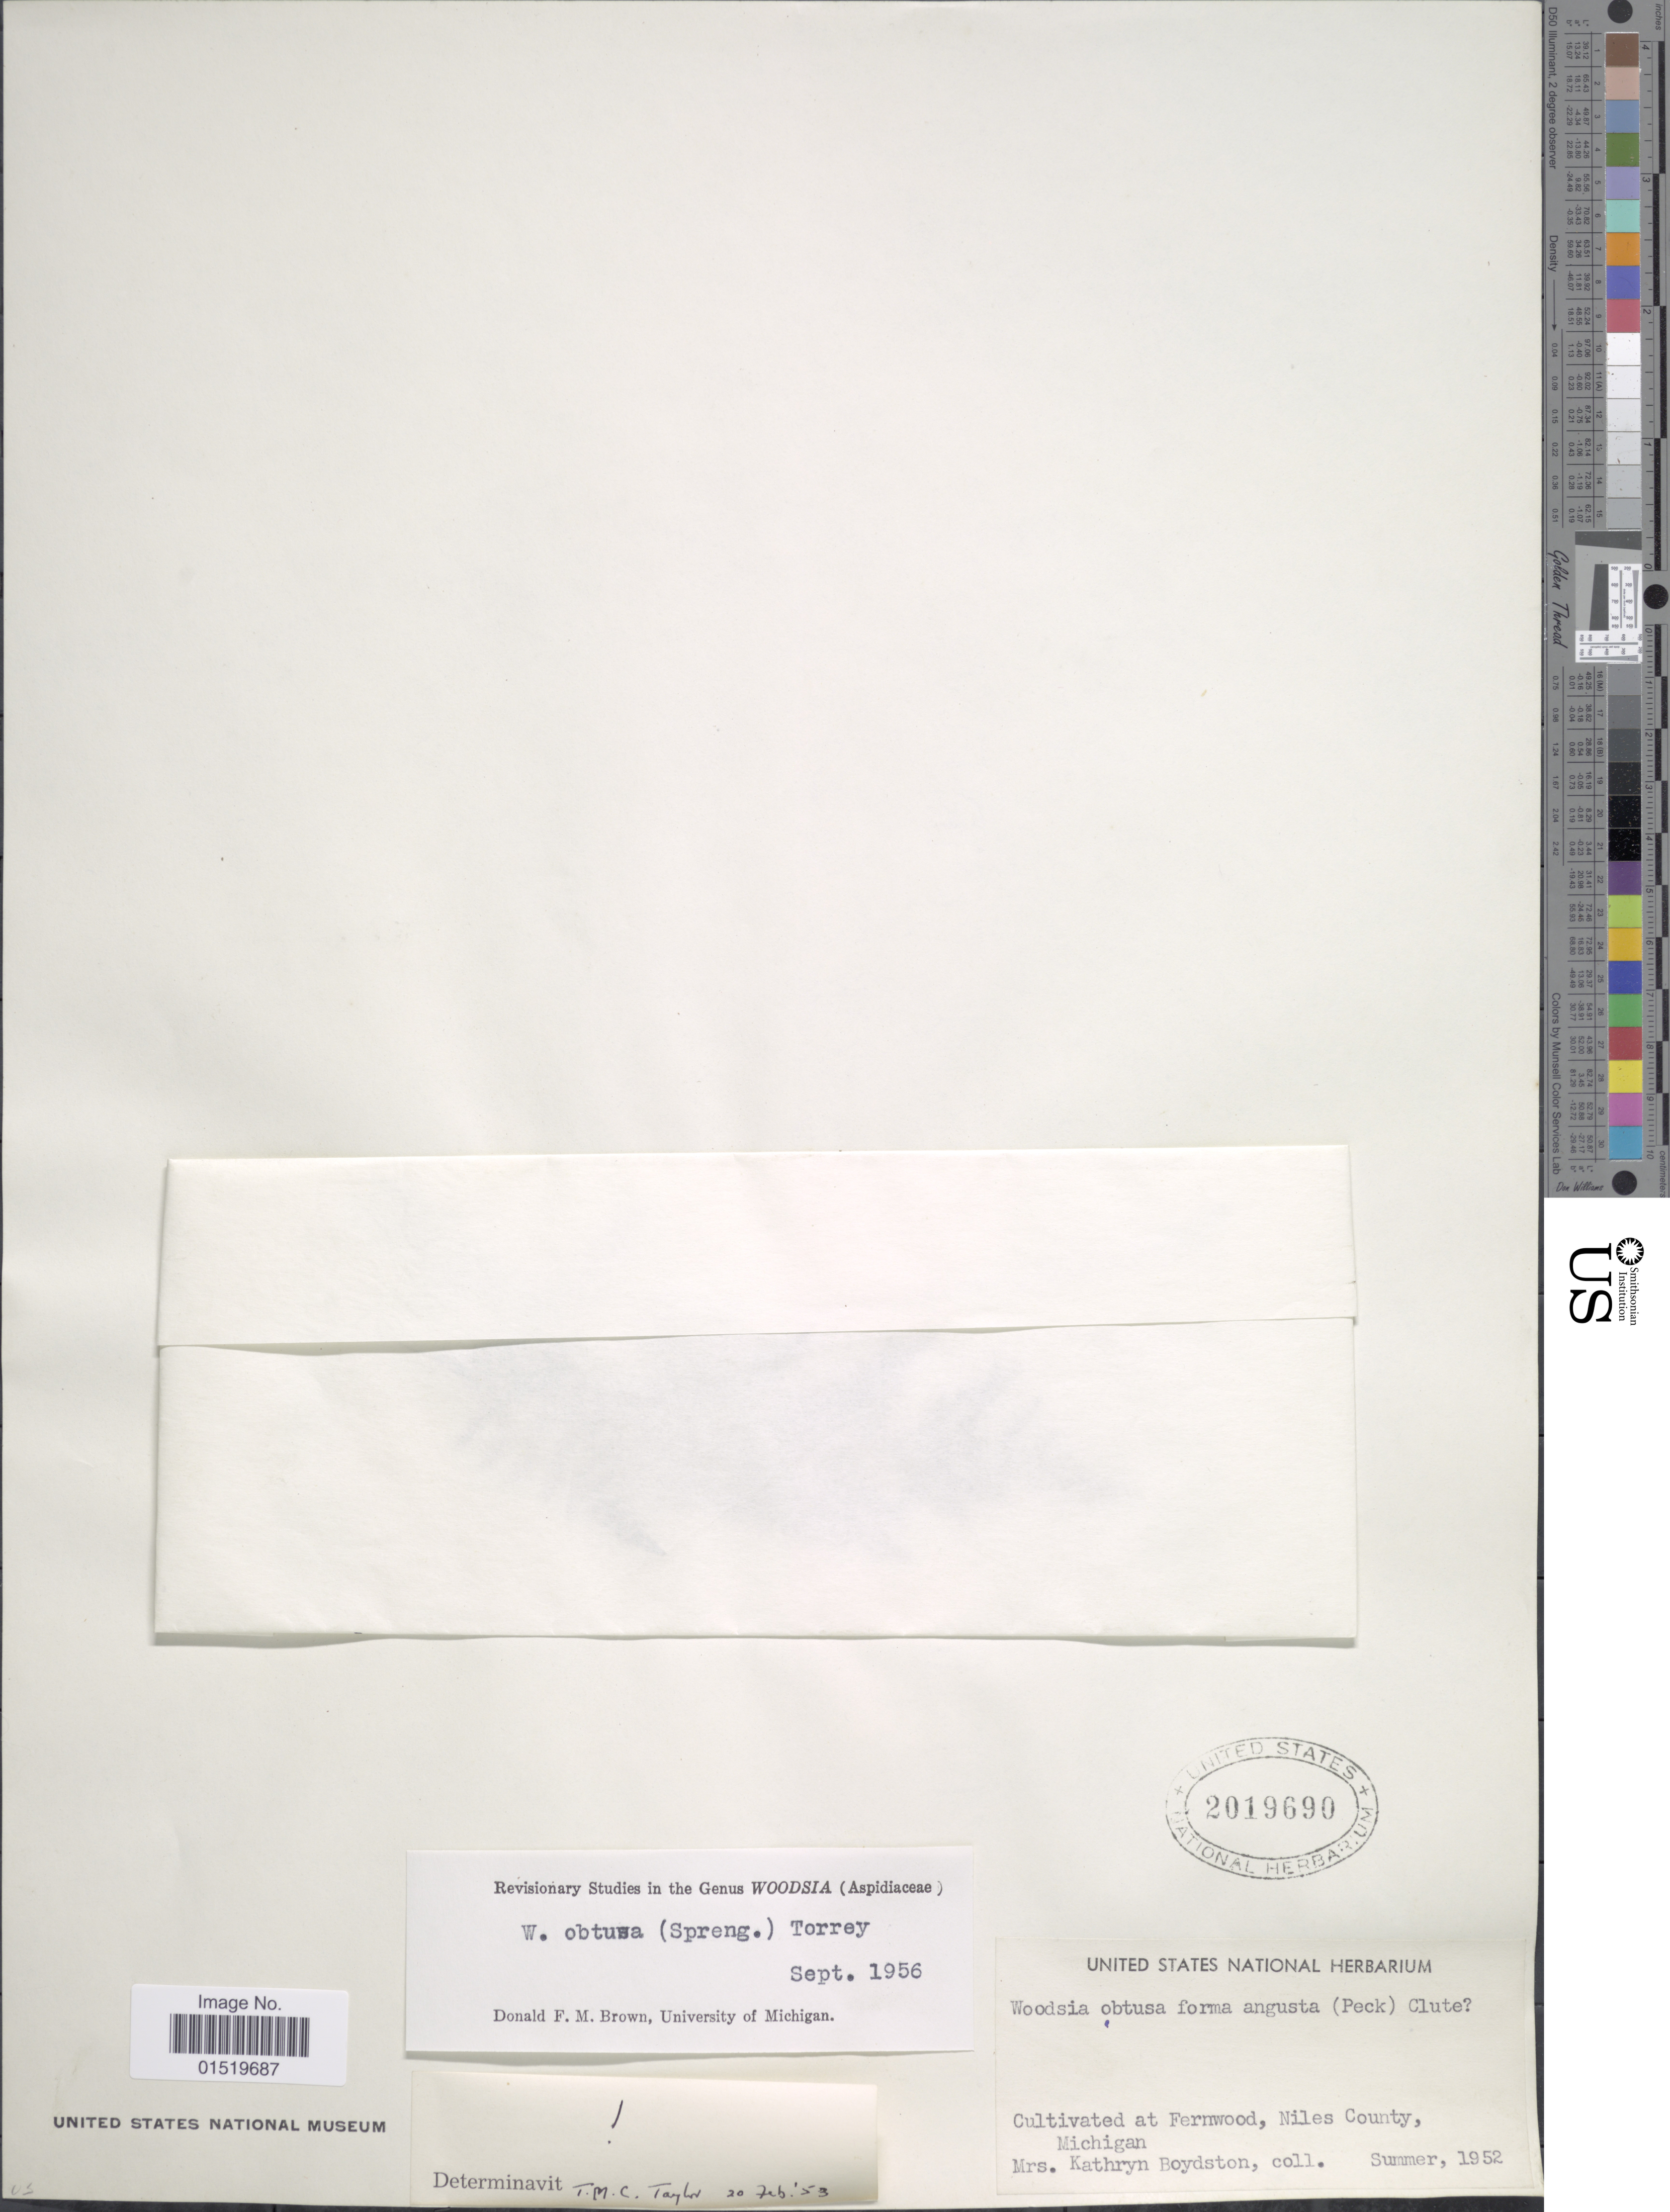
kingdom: Plantae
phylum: Tracheophyta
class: Polypodiopsida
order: Polypodiales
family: Woodsiaceae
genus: Woodsia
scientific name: Woodsia obtusa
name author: (Spreng.) Torr.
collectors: K. Boydston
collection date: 1952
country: United States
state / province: Michigan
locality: Cultivated at Fernwood, Miles County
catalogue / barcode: US 2019690